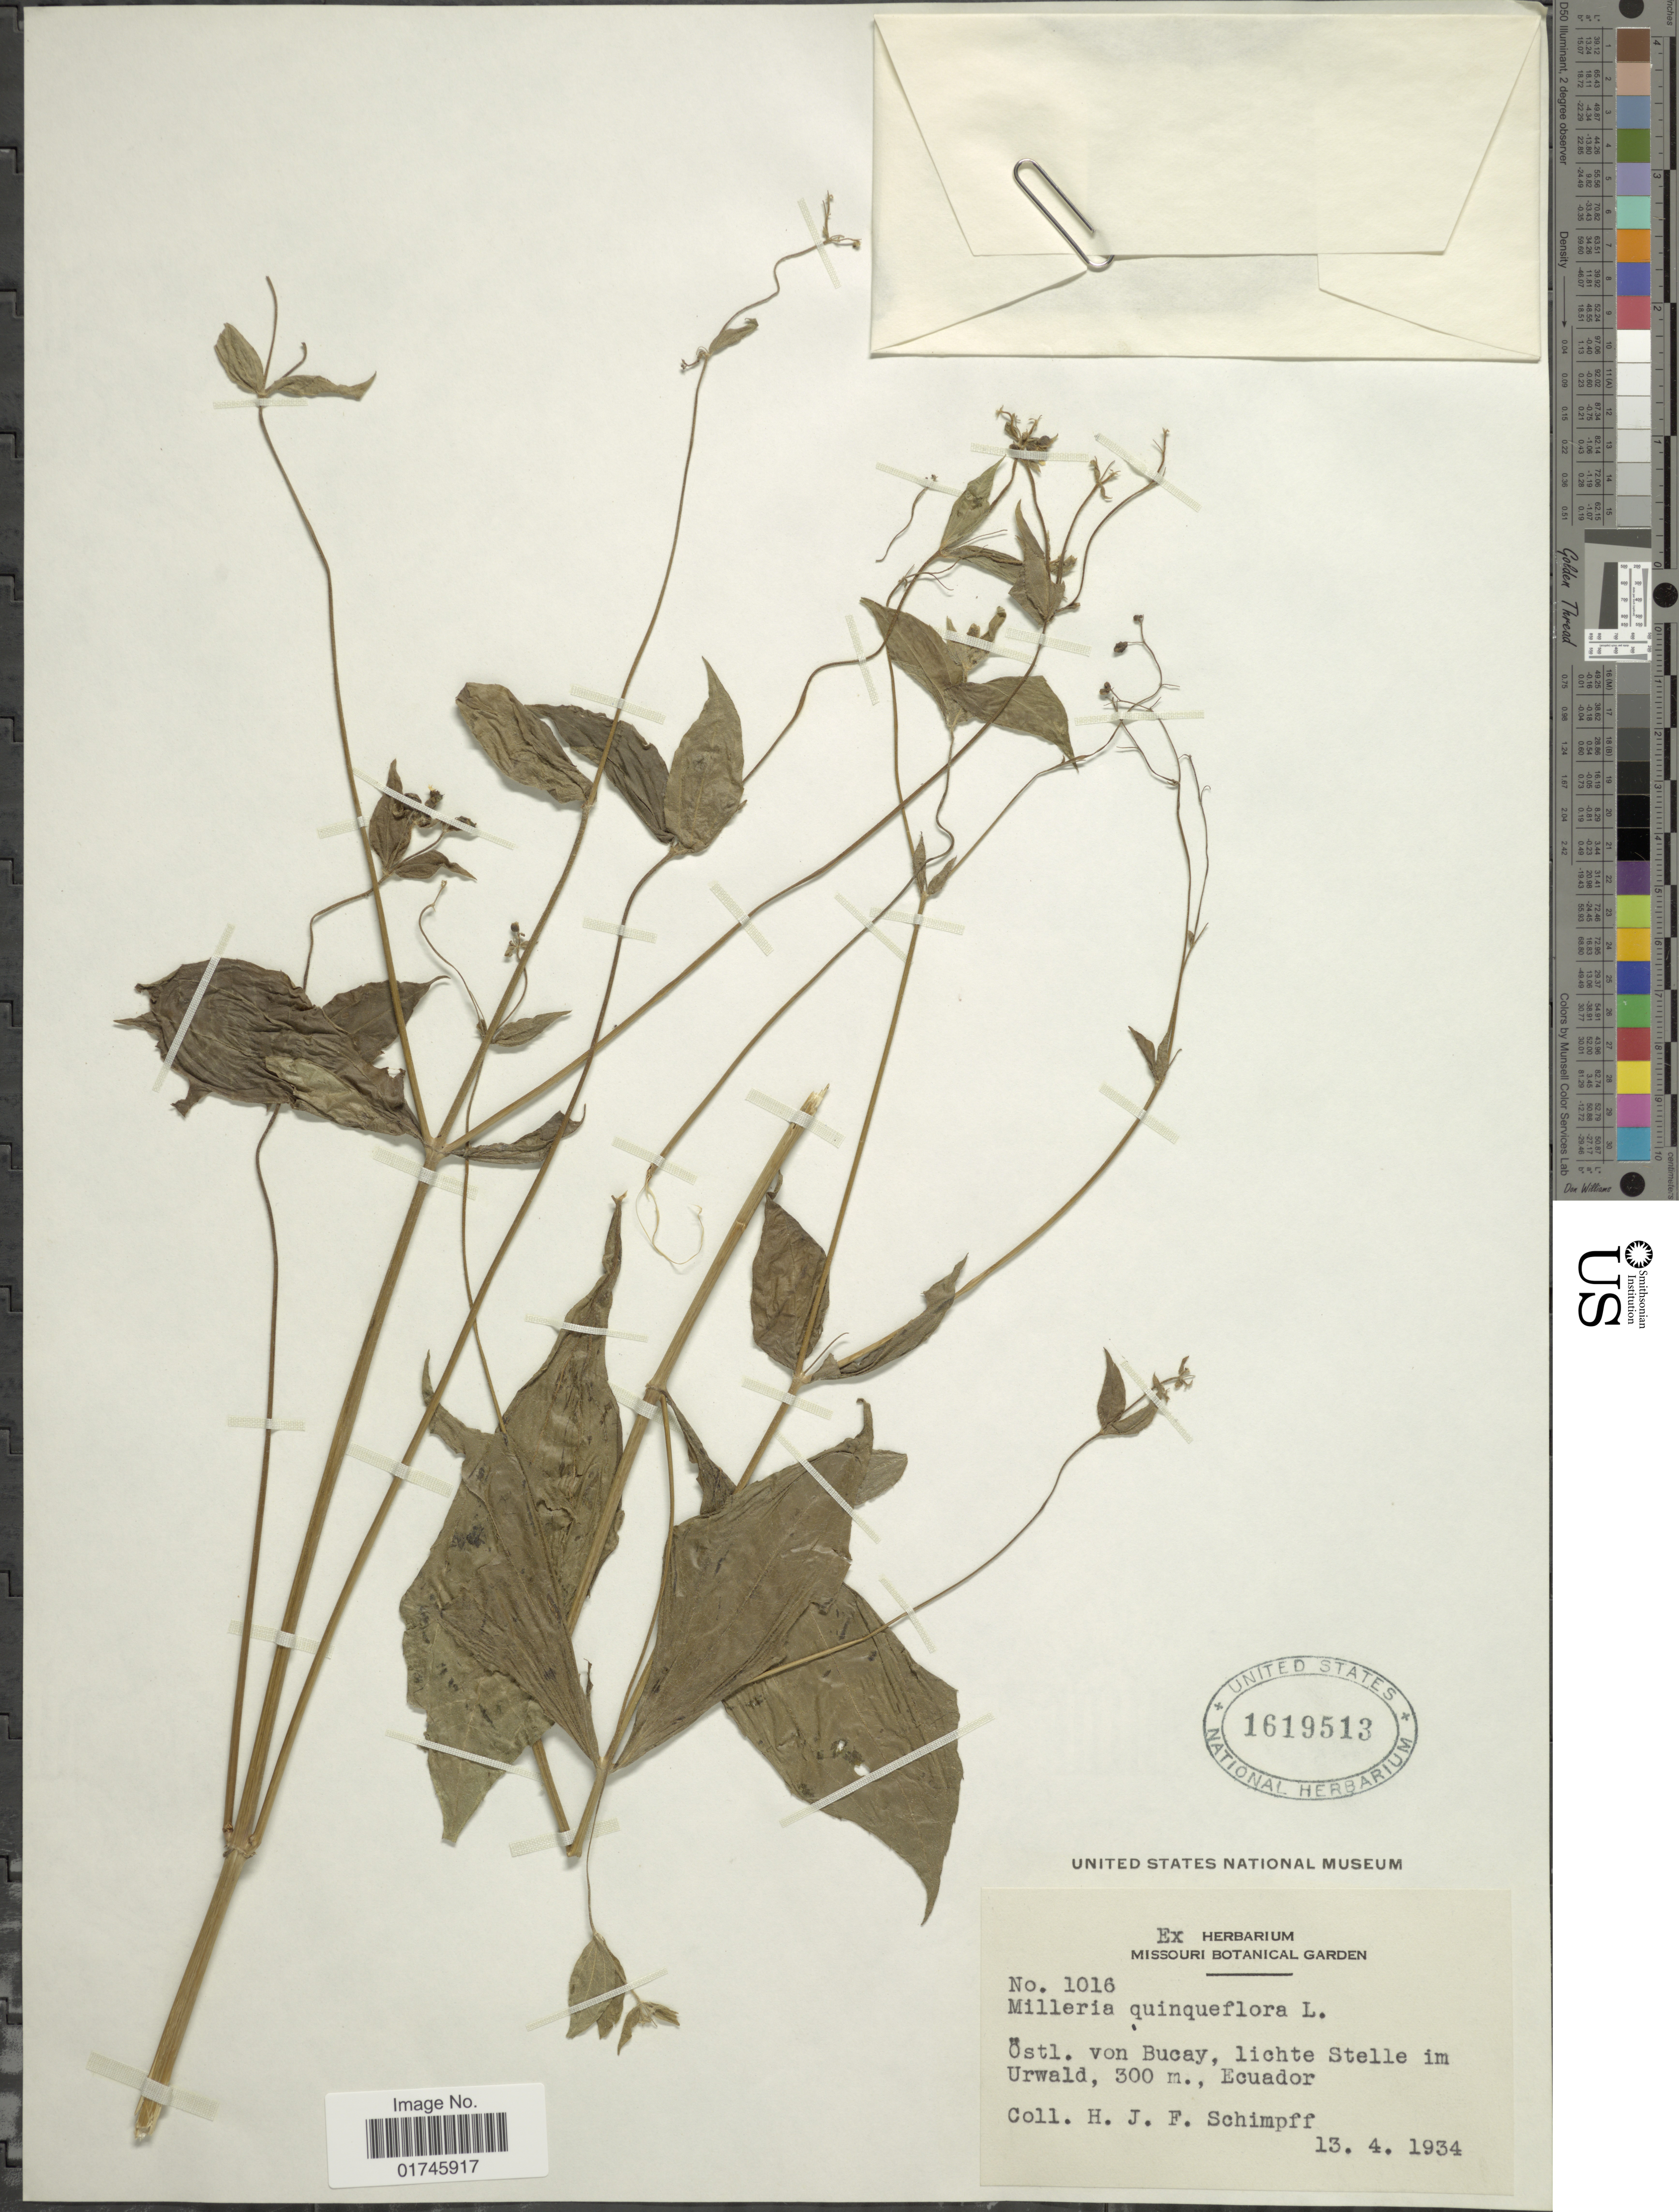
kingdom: Plantae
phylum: Tracheophyta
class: Magnoliopsida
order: Asterales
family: Asteraceae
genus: Milleria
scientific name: Milleria quinqueflora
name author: L.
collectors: H. Schimpff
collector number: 1016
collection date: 1934-04-13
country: Ecuador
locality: Ostl. von Bucay, lichte Stelle im Urwald.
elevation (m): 300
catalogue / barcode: US 1619513